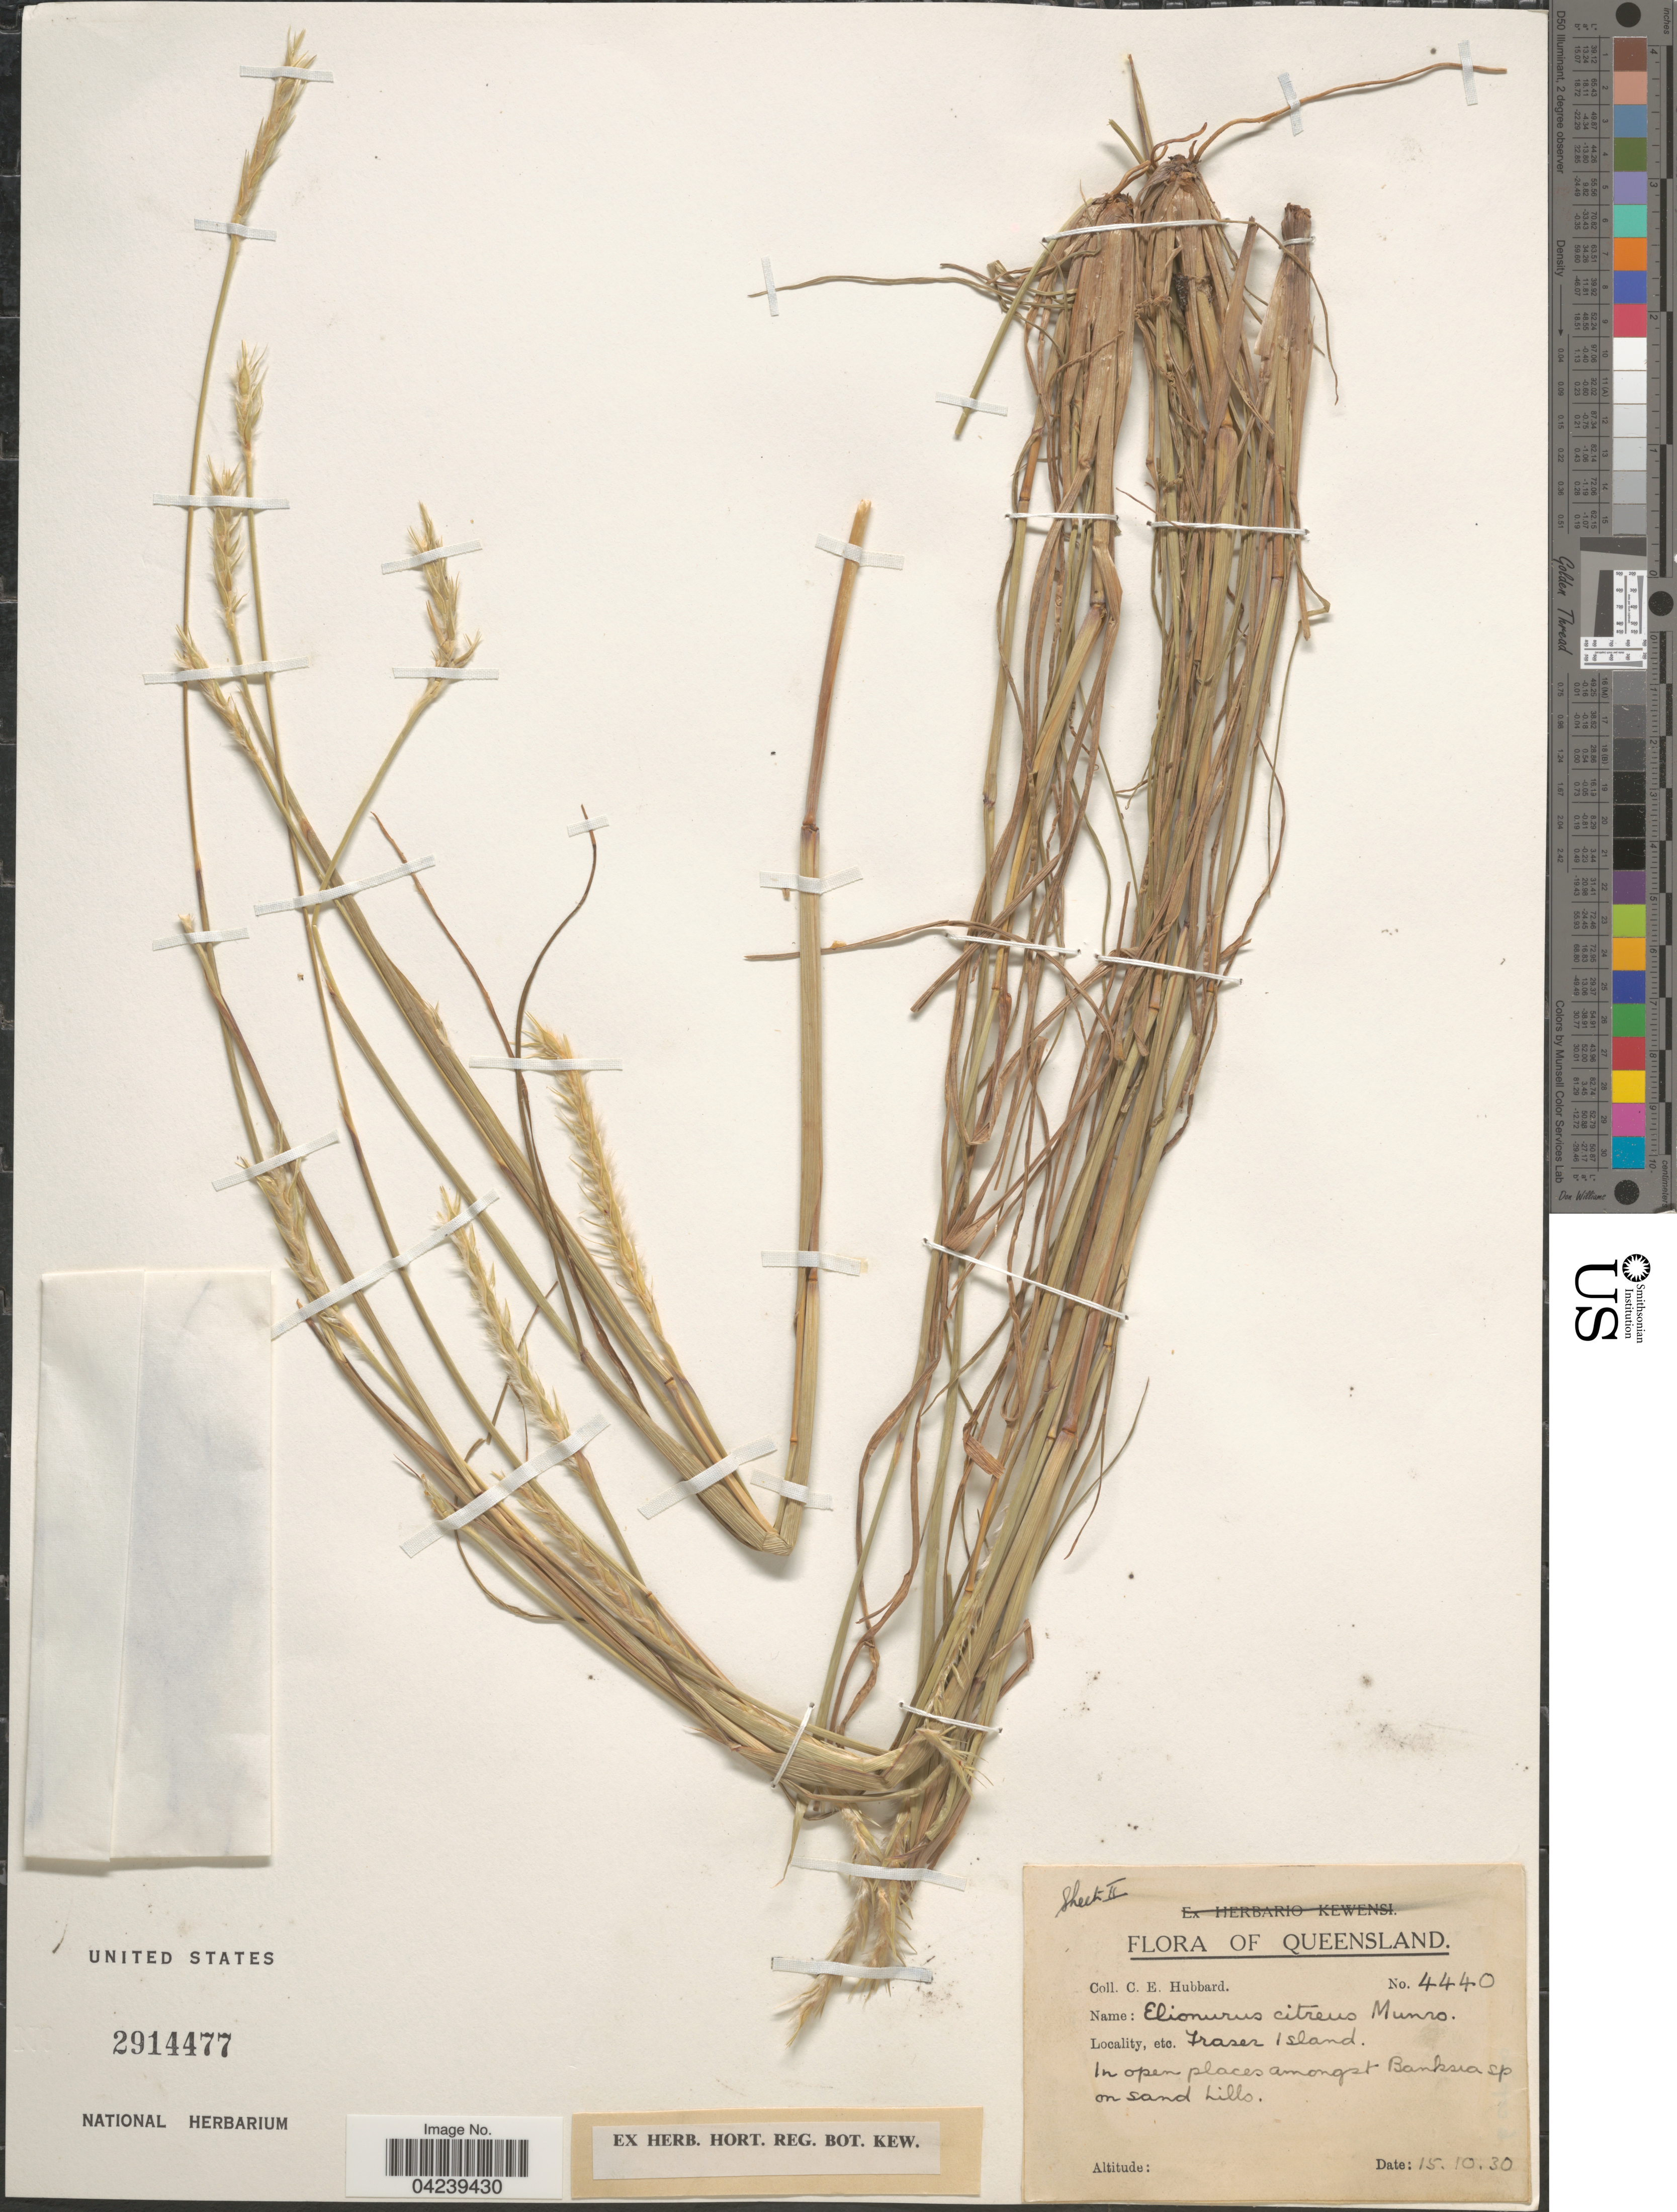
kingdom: Plantae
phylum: Tracheophyta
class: Liliopsida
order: Poales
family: Poaceae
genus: Elionurus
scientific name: Elionurus citreus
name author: (R. Br.) Munro ex Benth.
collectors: C. E. Hubbard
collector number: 4440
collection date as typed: Transcribed d/m/y: 15/10/30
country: Australia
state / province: Queensland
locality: Fraser Island. In open places amongst Banksia sp on sand hills.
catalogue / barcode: US 2914477